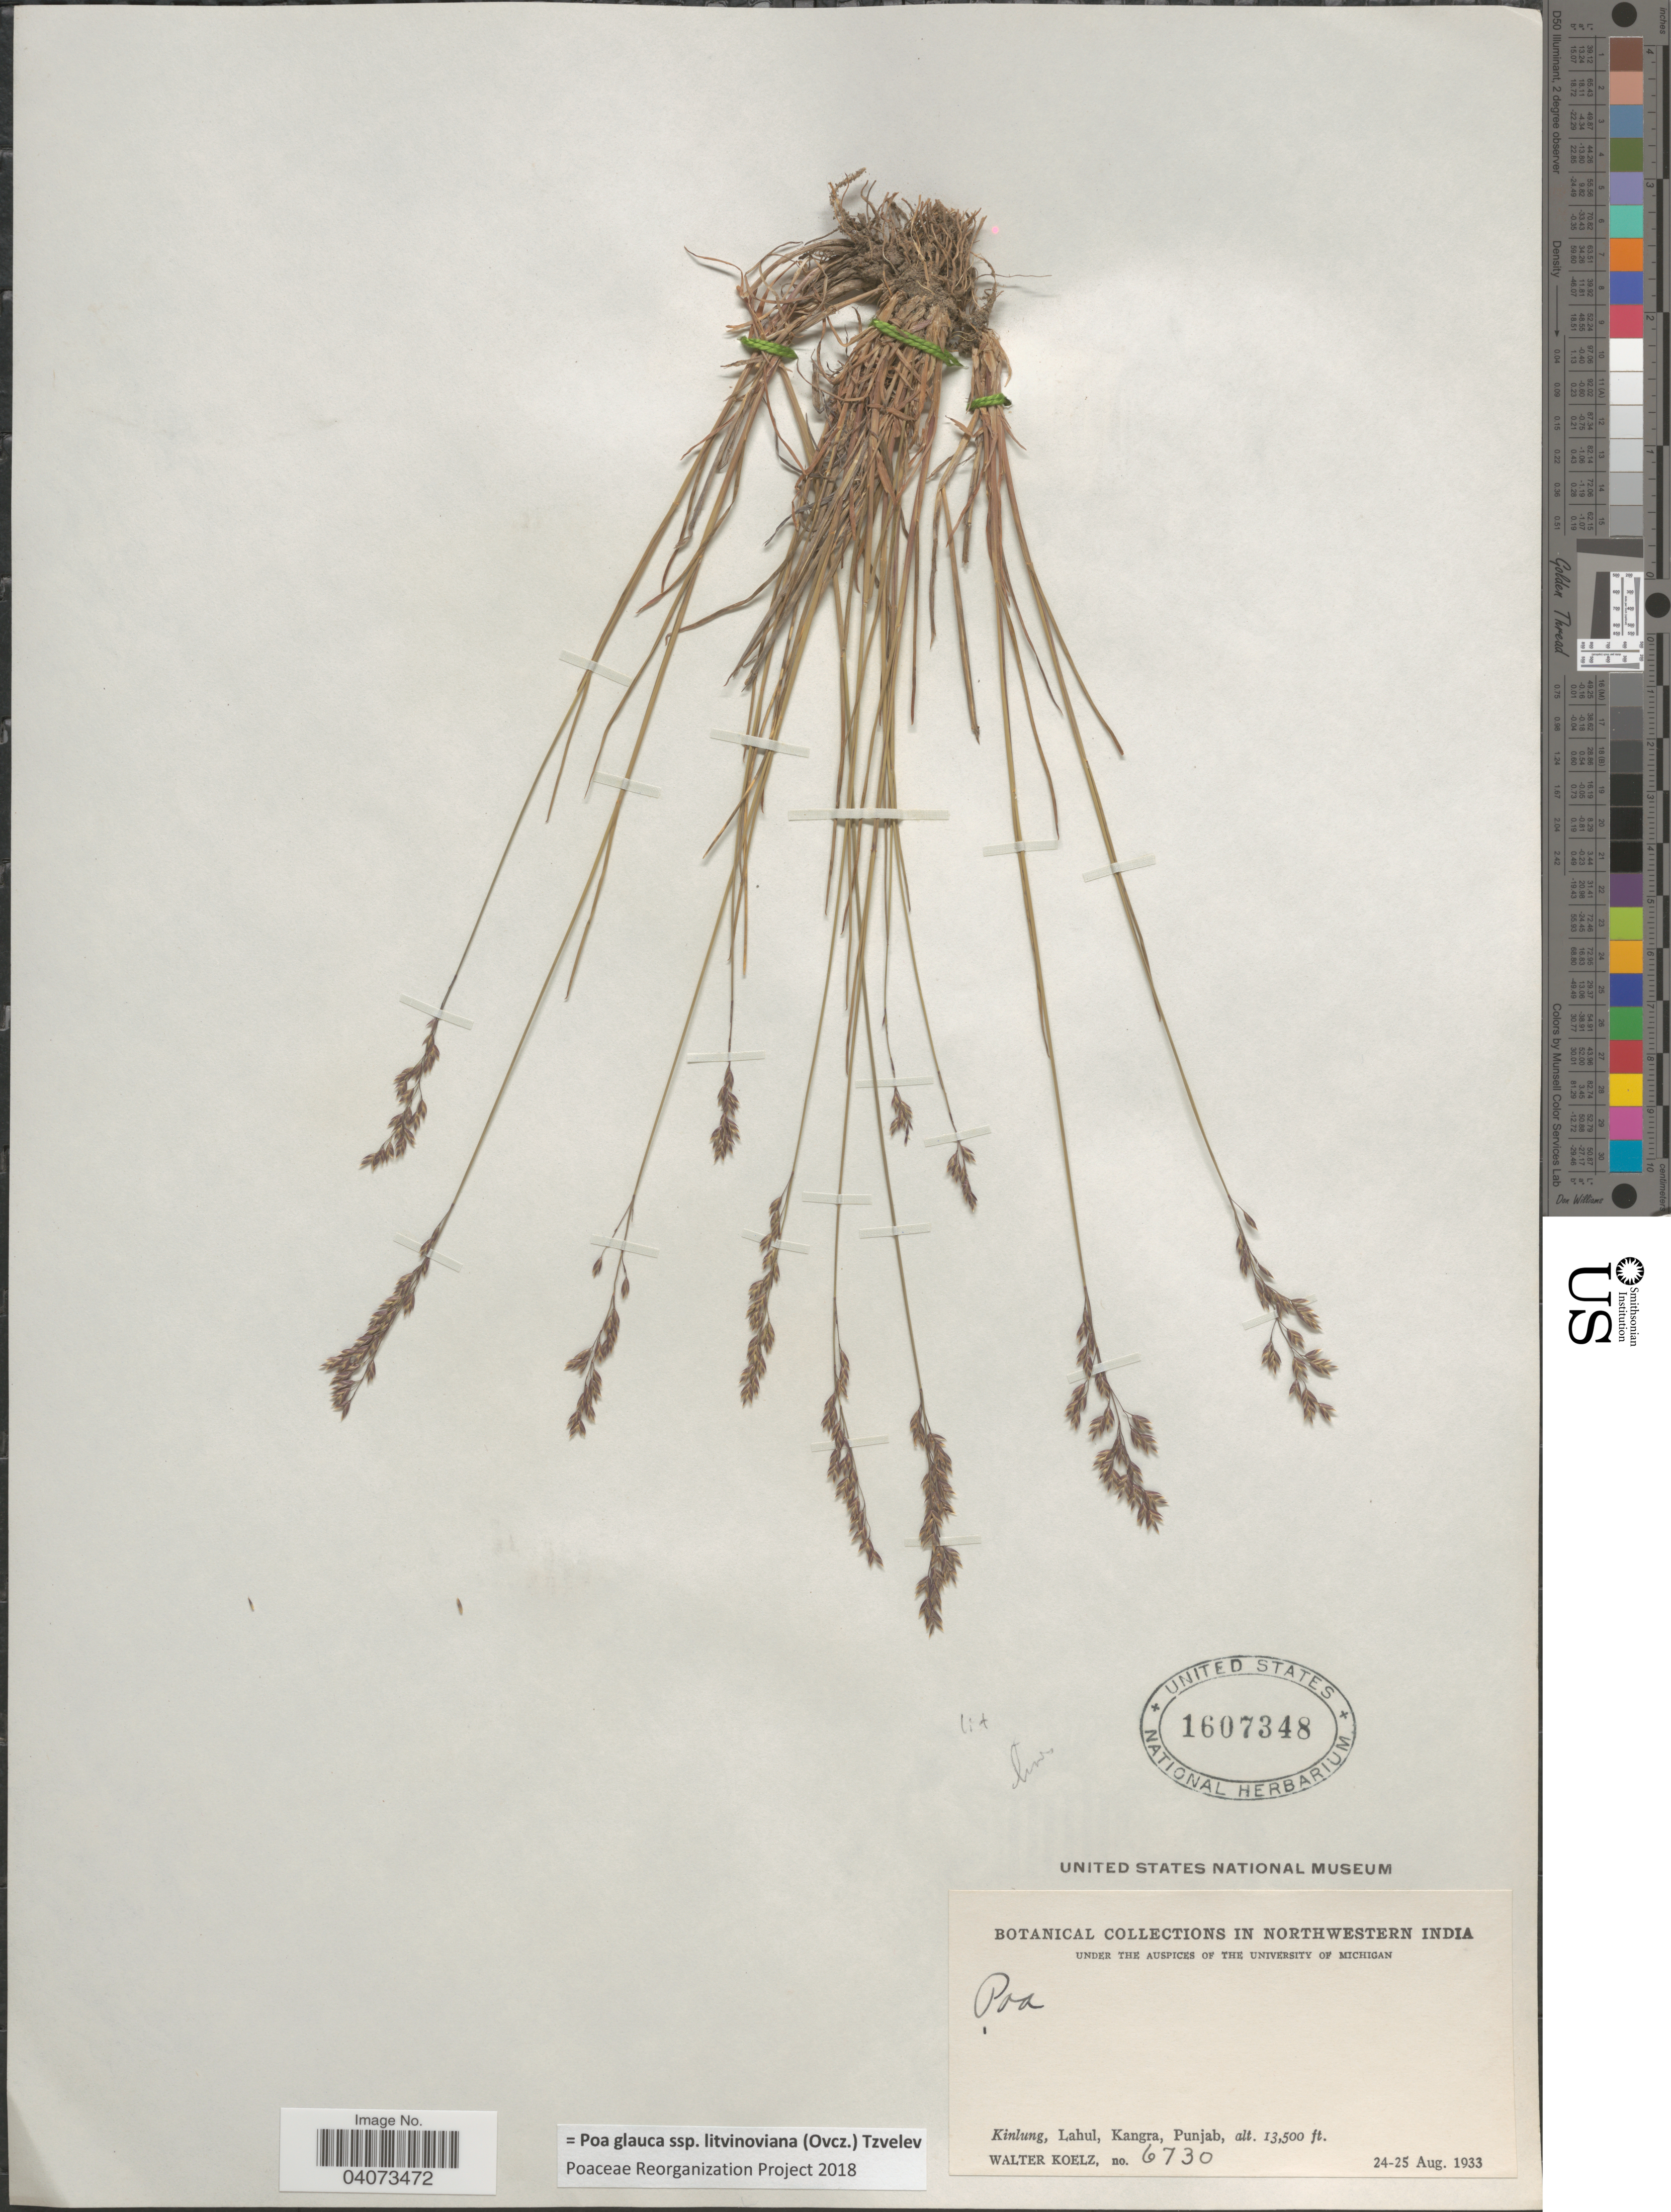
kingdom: Plantae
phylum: Tracheophyta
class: Liliopsida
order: Poales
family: Poaceae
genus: Poa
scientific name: Poa glauca subsp. litvinoviana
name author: (Ovcz.) Tzvelev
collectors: W. N. Koelz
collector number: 6730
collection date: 1933-08-24/1933-08-25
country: India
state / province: Punjab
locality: Northwestern India. Kinlung, Lahul, Kangra.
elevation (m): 4115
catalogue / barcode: US 1607348